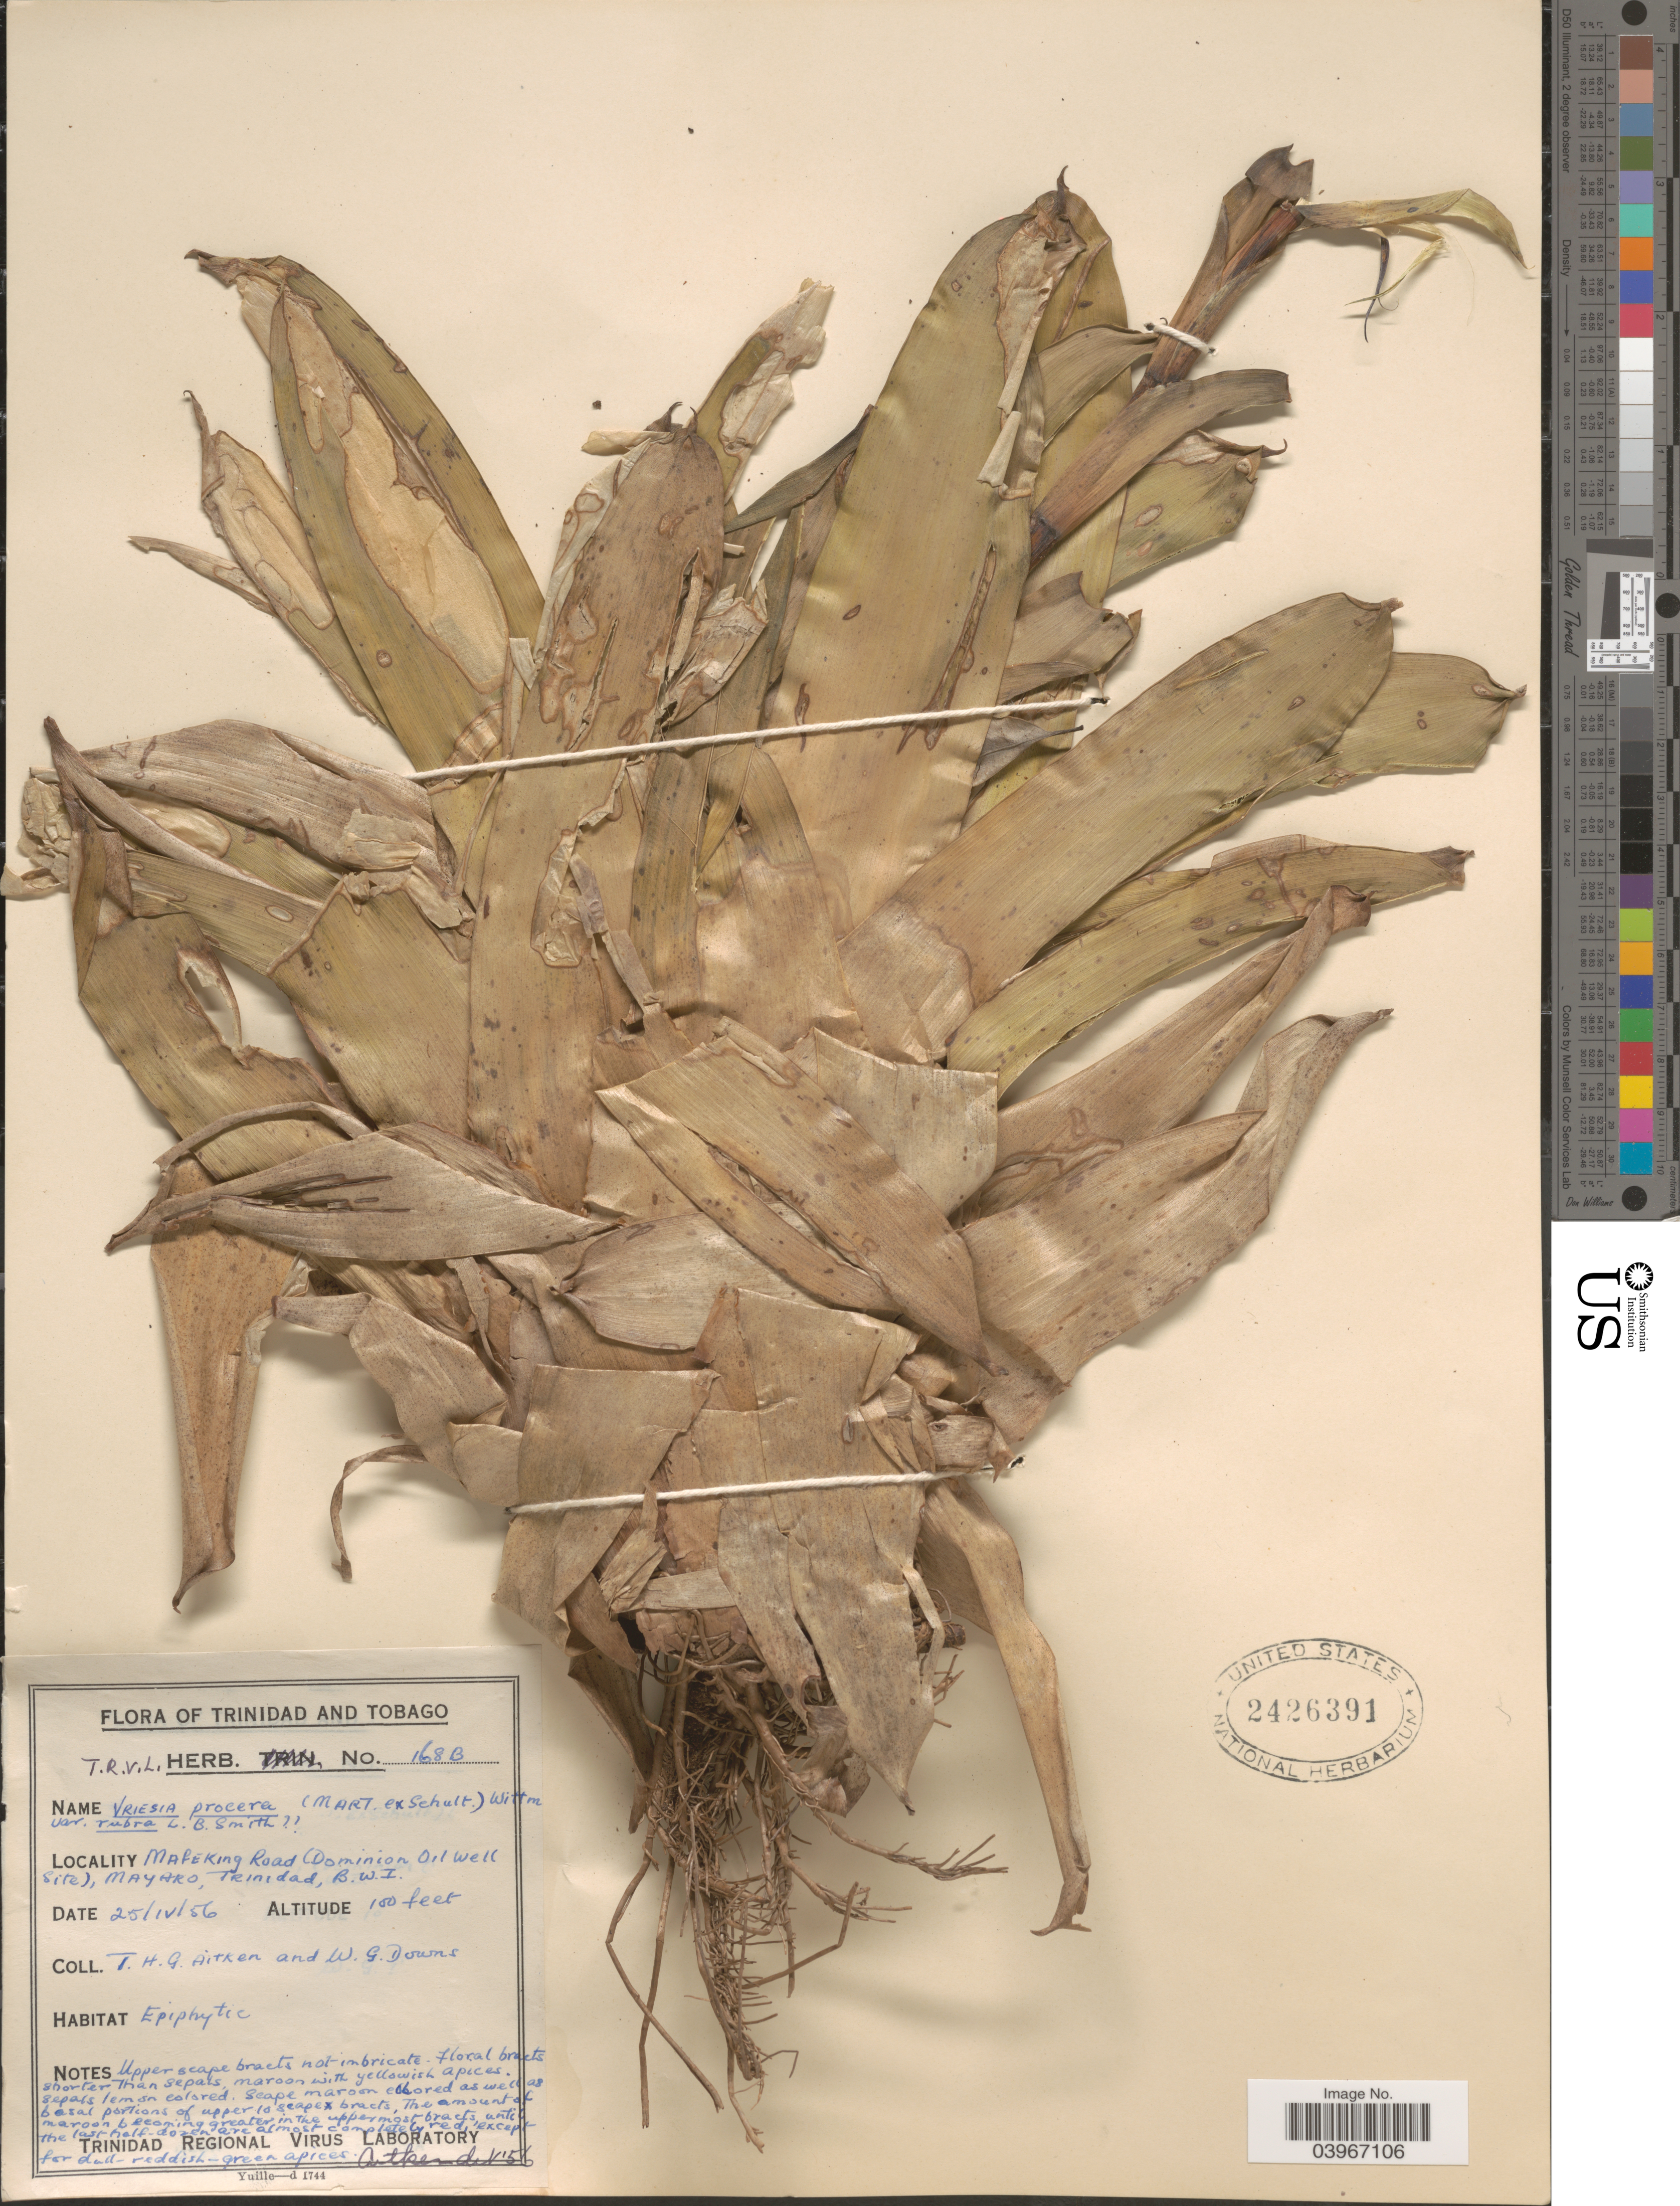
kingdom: Plantae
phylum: Tracheophyta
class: Liliopsida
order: Poales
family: Bromeliaceae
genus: Vriesea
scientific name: Vriesea procera var. rubra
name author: L.B. Sm.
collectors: T. Aitken & W. G. Downs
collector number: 168B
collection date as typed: Transcribed d/m/y: 25/4/56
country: Trinidad and Tobago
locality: Mafeking Road (Dominion Oil Well Site) Mayaro, Trinidad, B.W.I.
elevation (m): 30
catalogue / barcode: US 2426391